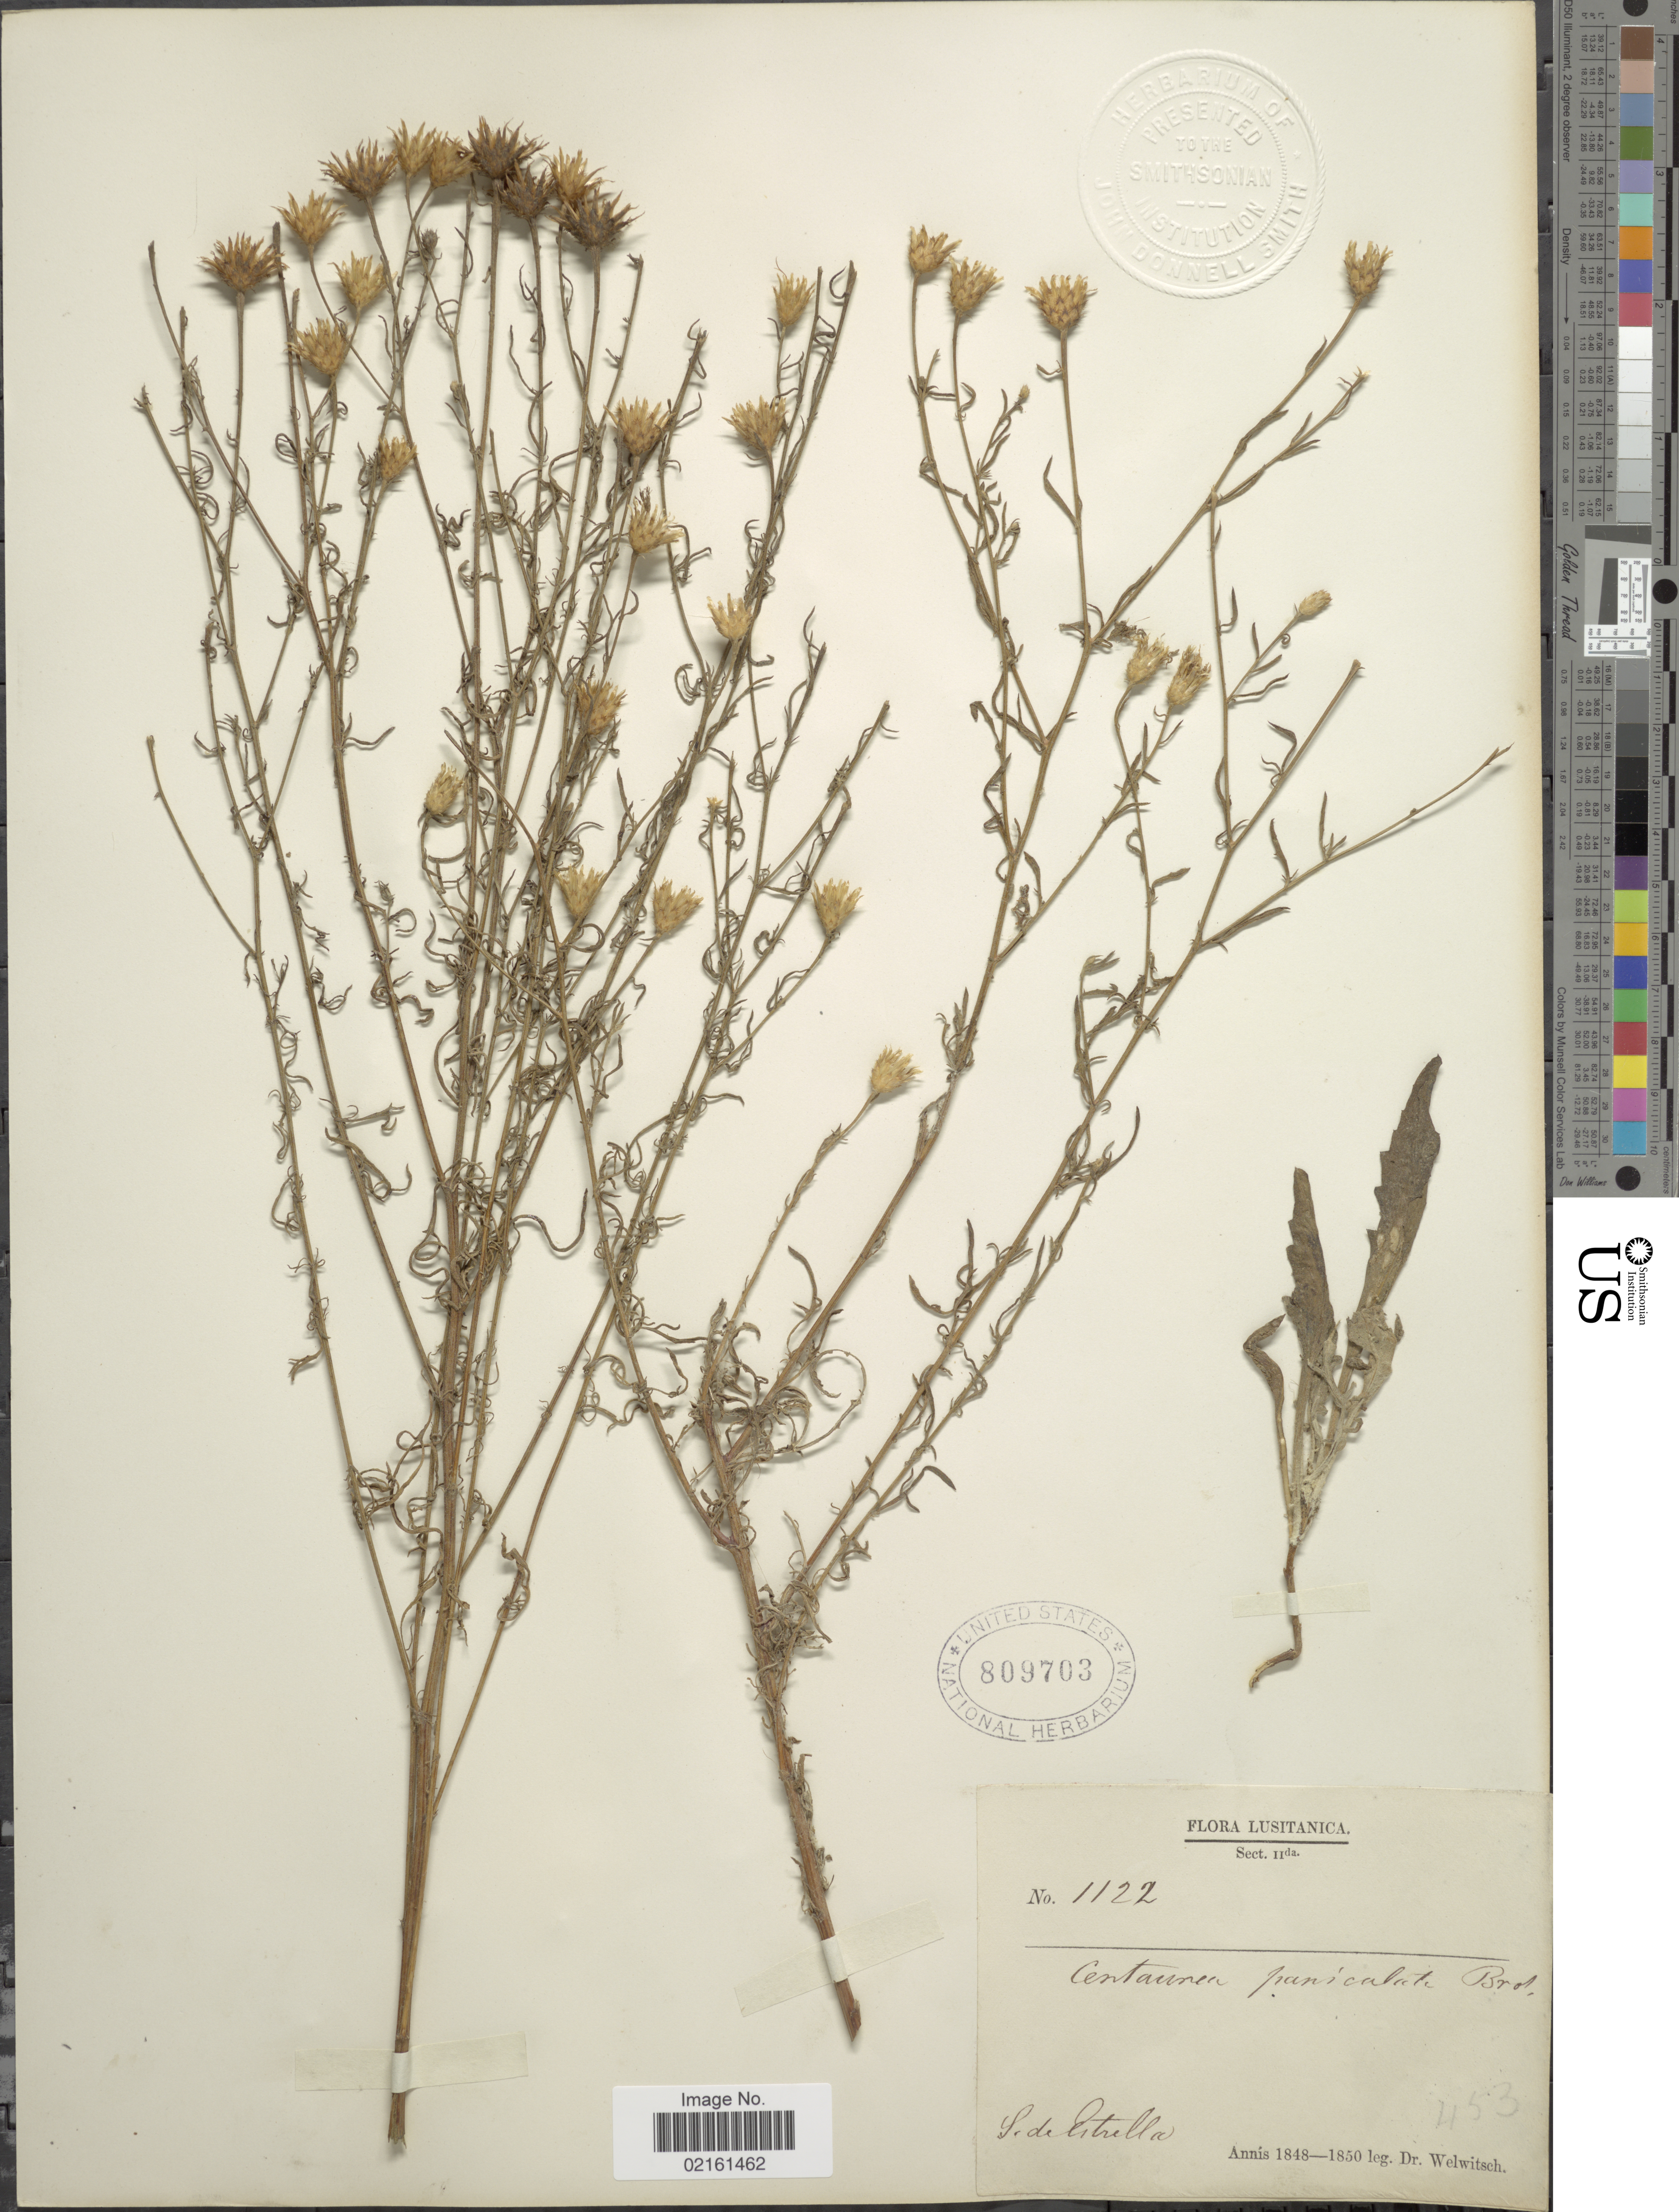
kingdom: Plantae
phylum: Tracheophyta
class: Magnoliopsida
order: Asterales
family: Asteraceae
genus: Centaurea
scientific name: Centaurea paniculata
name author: L.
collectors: -. Welwitsch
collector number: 1122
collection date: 1848/1850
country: Portugal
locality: Lusitanica, Side Estrella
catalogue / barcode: US 809703